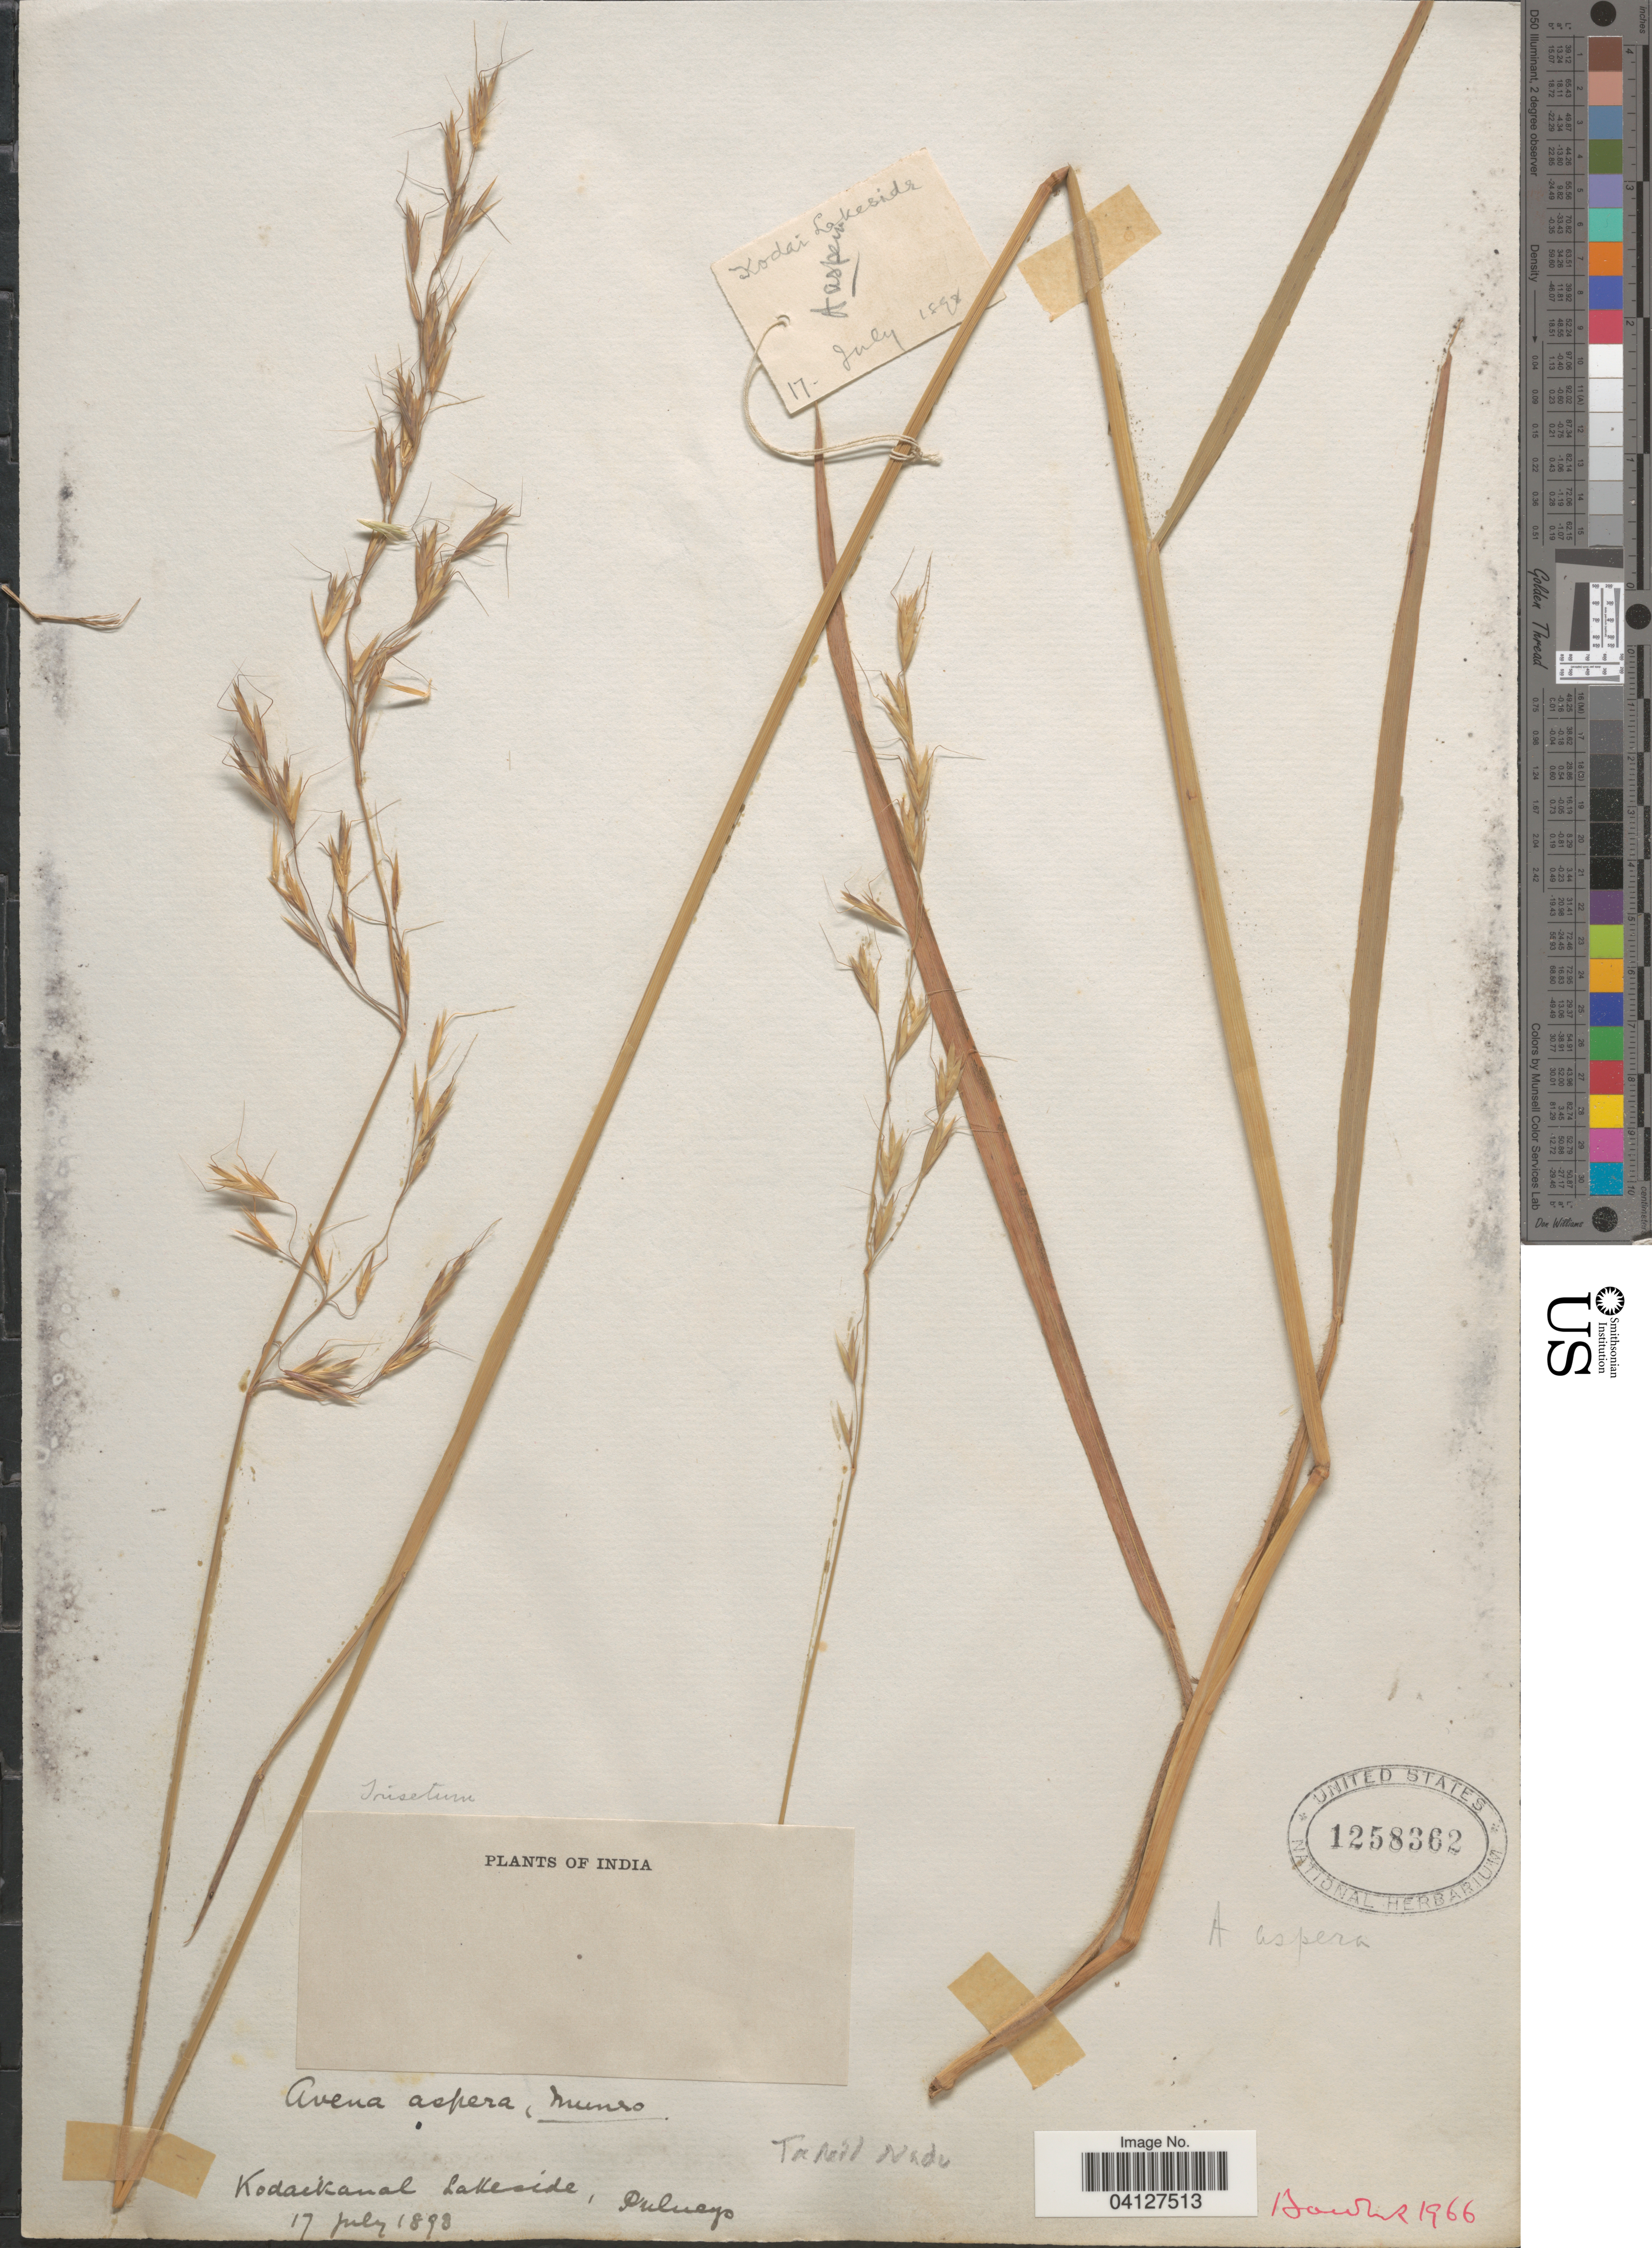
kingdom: Plantae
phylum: Tracheophyta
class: Liliopsida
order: Poales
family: Poaceae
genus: Avena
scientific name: Avena aspera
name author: Munro ex Thwaites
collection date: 1898-07-17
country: India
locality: Kodaikanal Lakeside, Pulueys..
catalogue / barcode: US 1258362